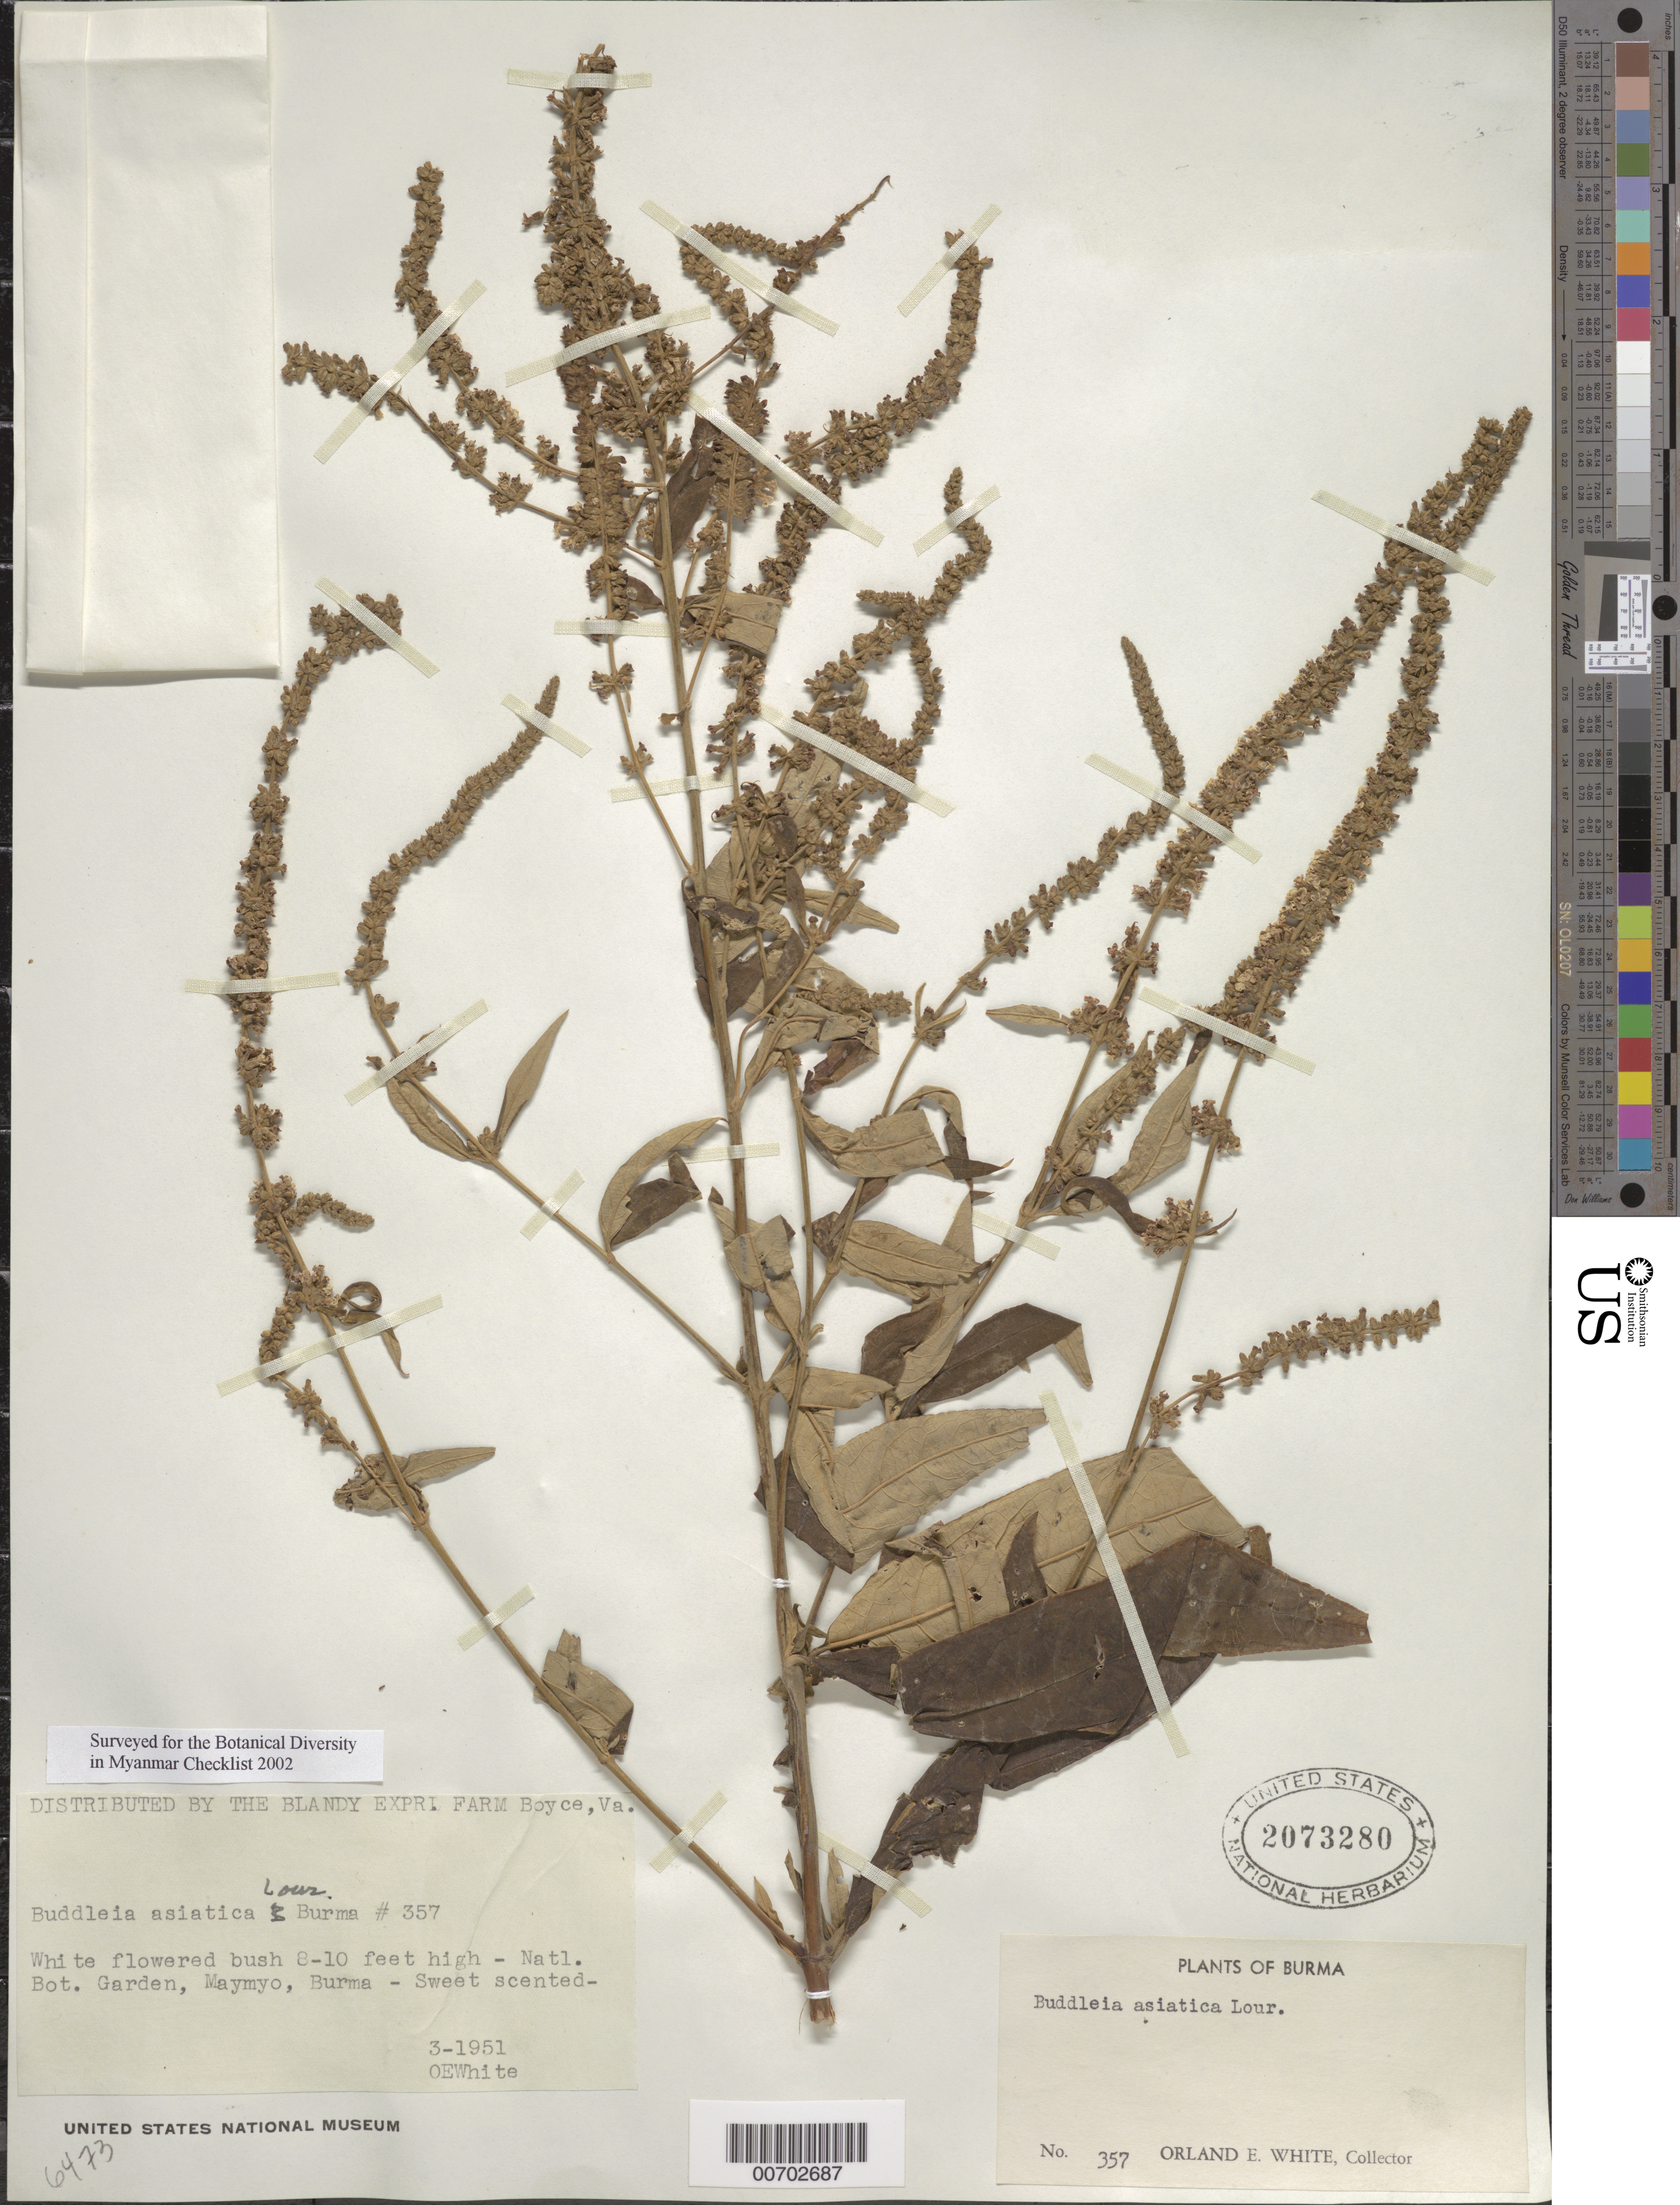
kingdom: Plantae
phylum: Tracheophyta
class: Magnoliopsida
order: Lamiales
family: Scrophulariaceae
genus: Buddleja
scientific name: Buddleja asiatica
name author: Lour.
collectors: O. E. White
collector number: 357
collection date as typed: Mar 1951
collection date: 1951-03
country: Myanmar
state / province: Mandalay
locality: Maymyo, Nat'l. Bot. Garden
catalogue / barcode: US 2073280